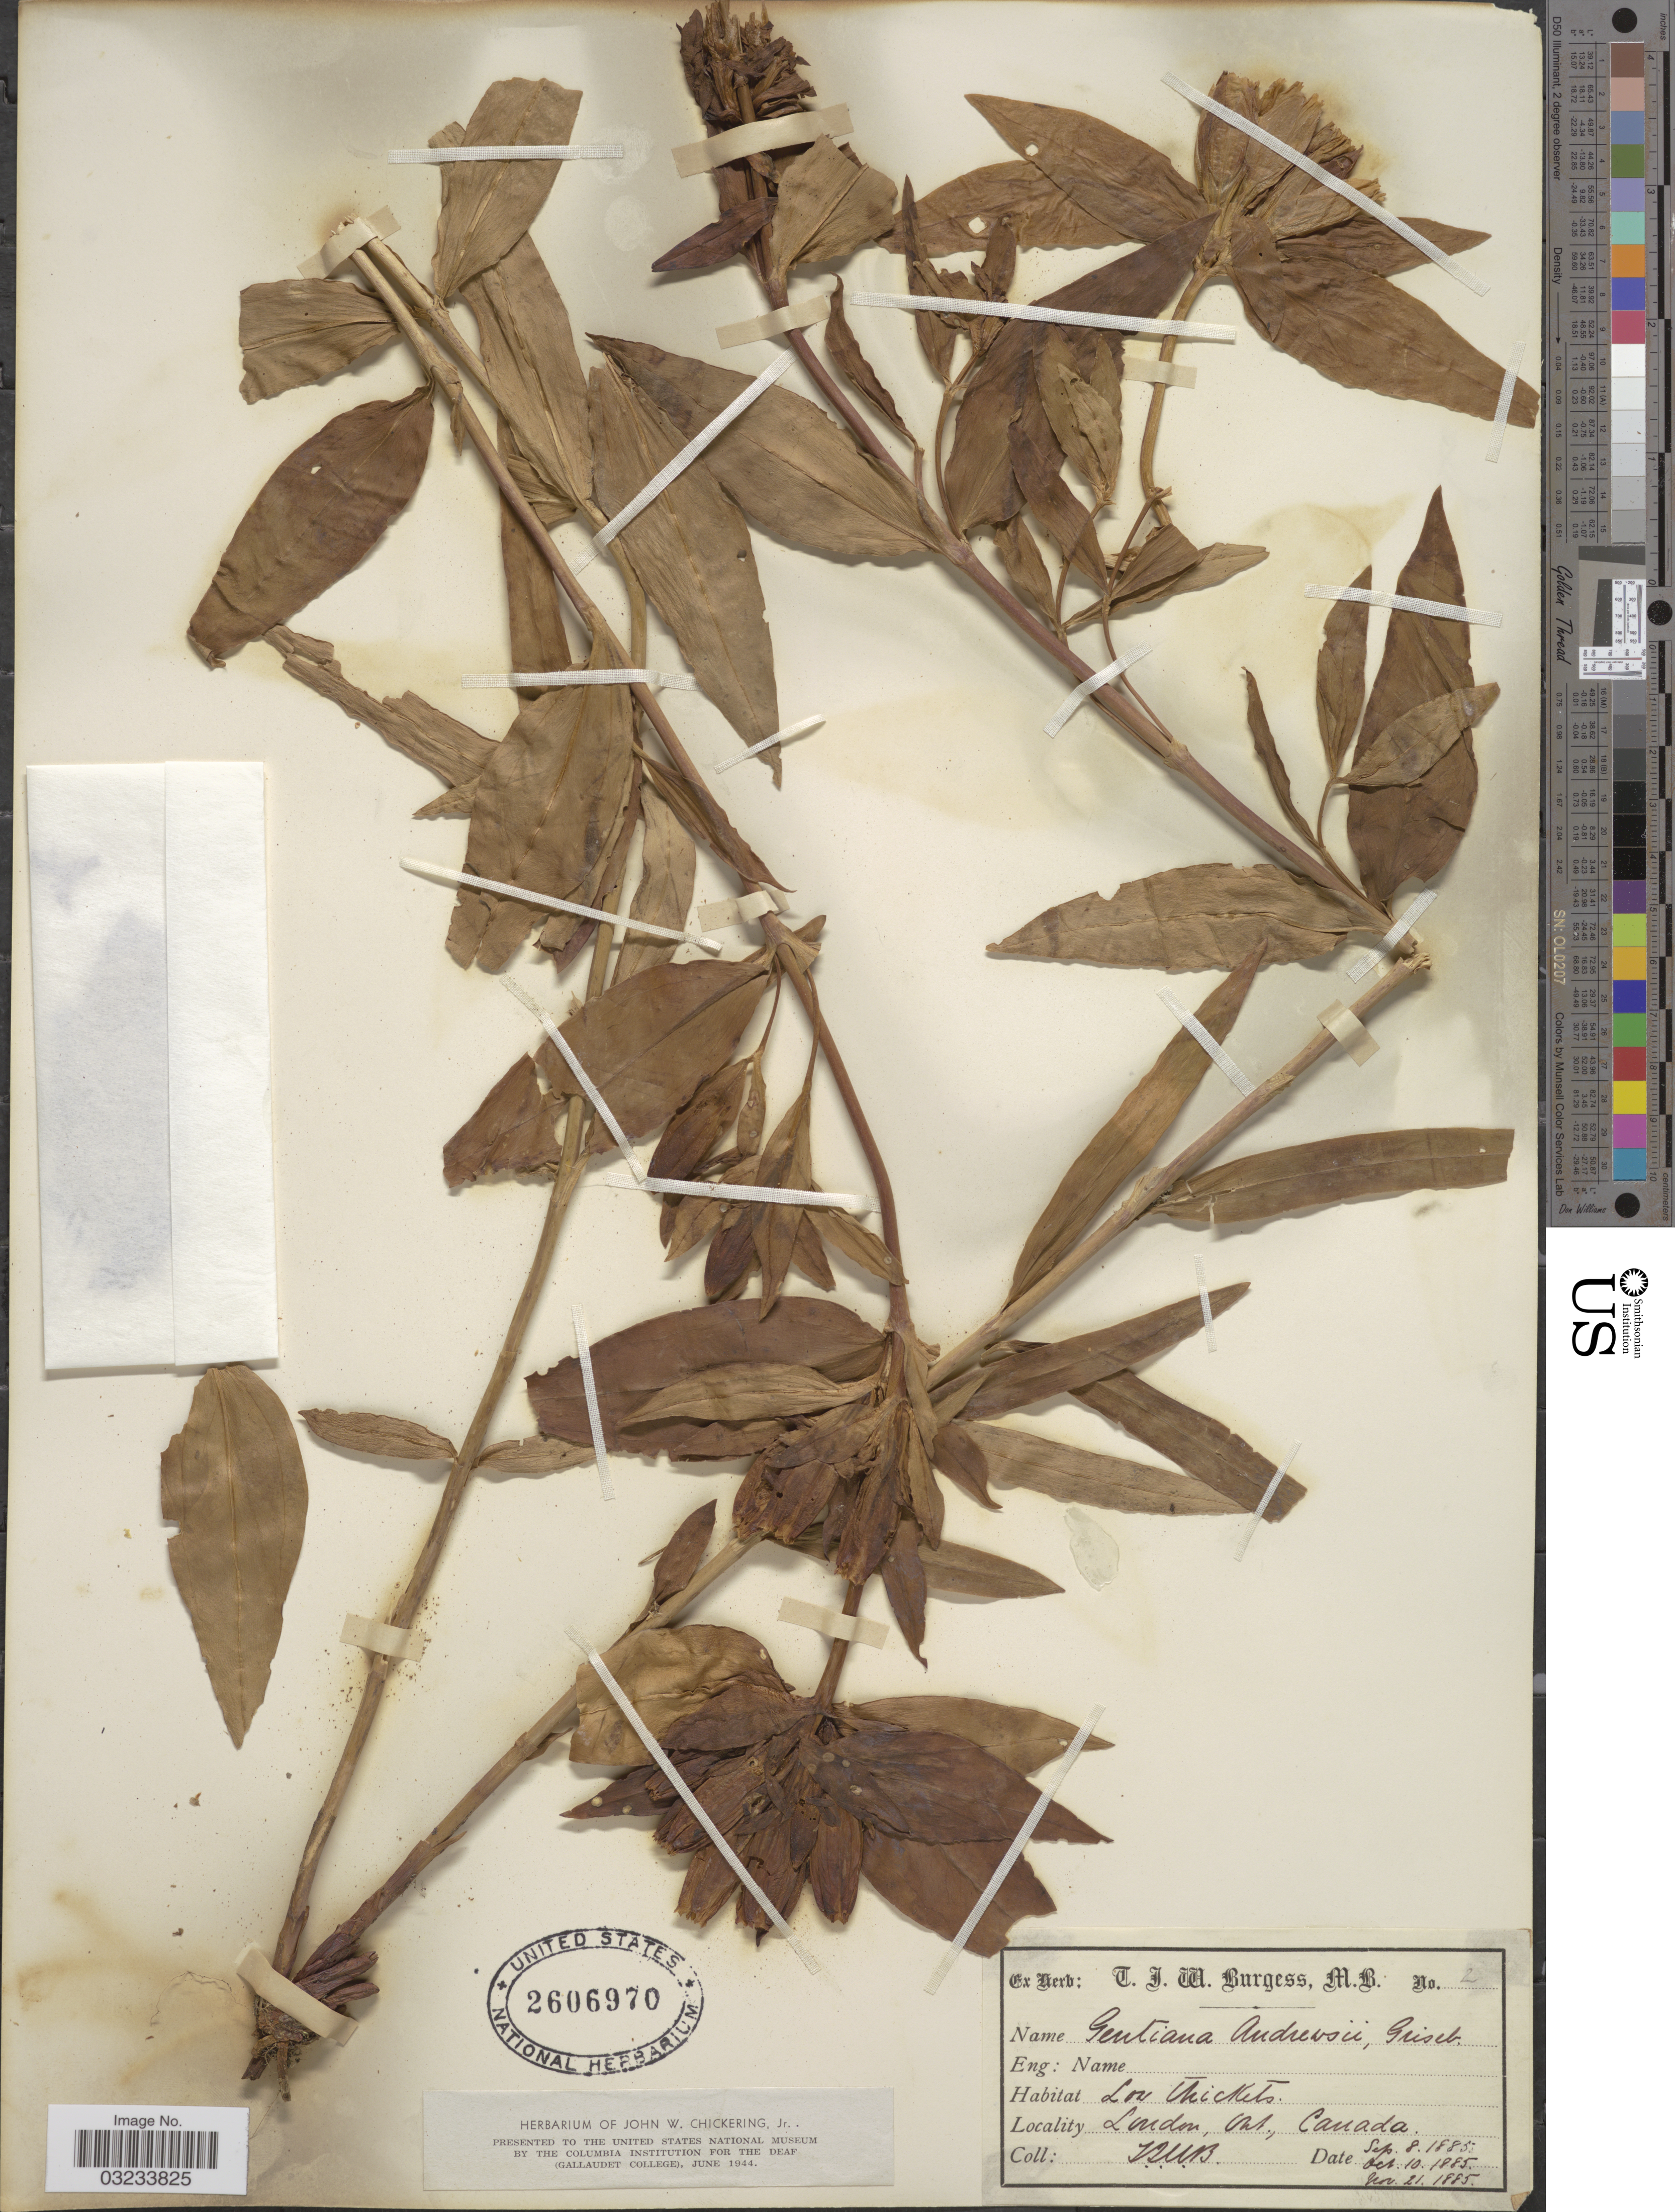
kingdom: Plantae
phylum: Tracheophyta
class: Magnoliopsida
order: Gentianales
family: Gentianaceae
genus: Gentiana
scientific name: Gentiana andrewsii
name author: Griseb.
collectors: T. Burgess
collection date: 1885-09-08/1885-11-21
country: Canada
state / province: Ontario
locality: London.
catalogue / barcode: US 2606970